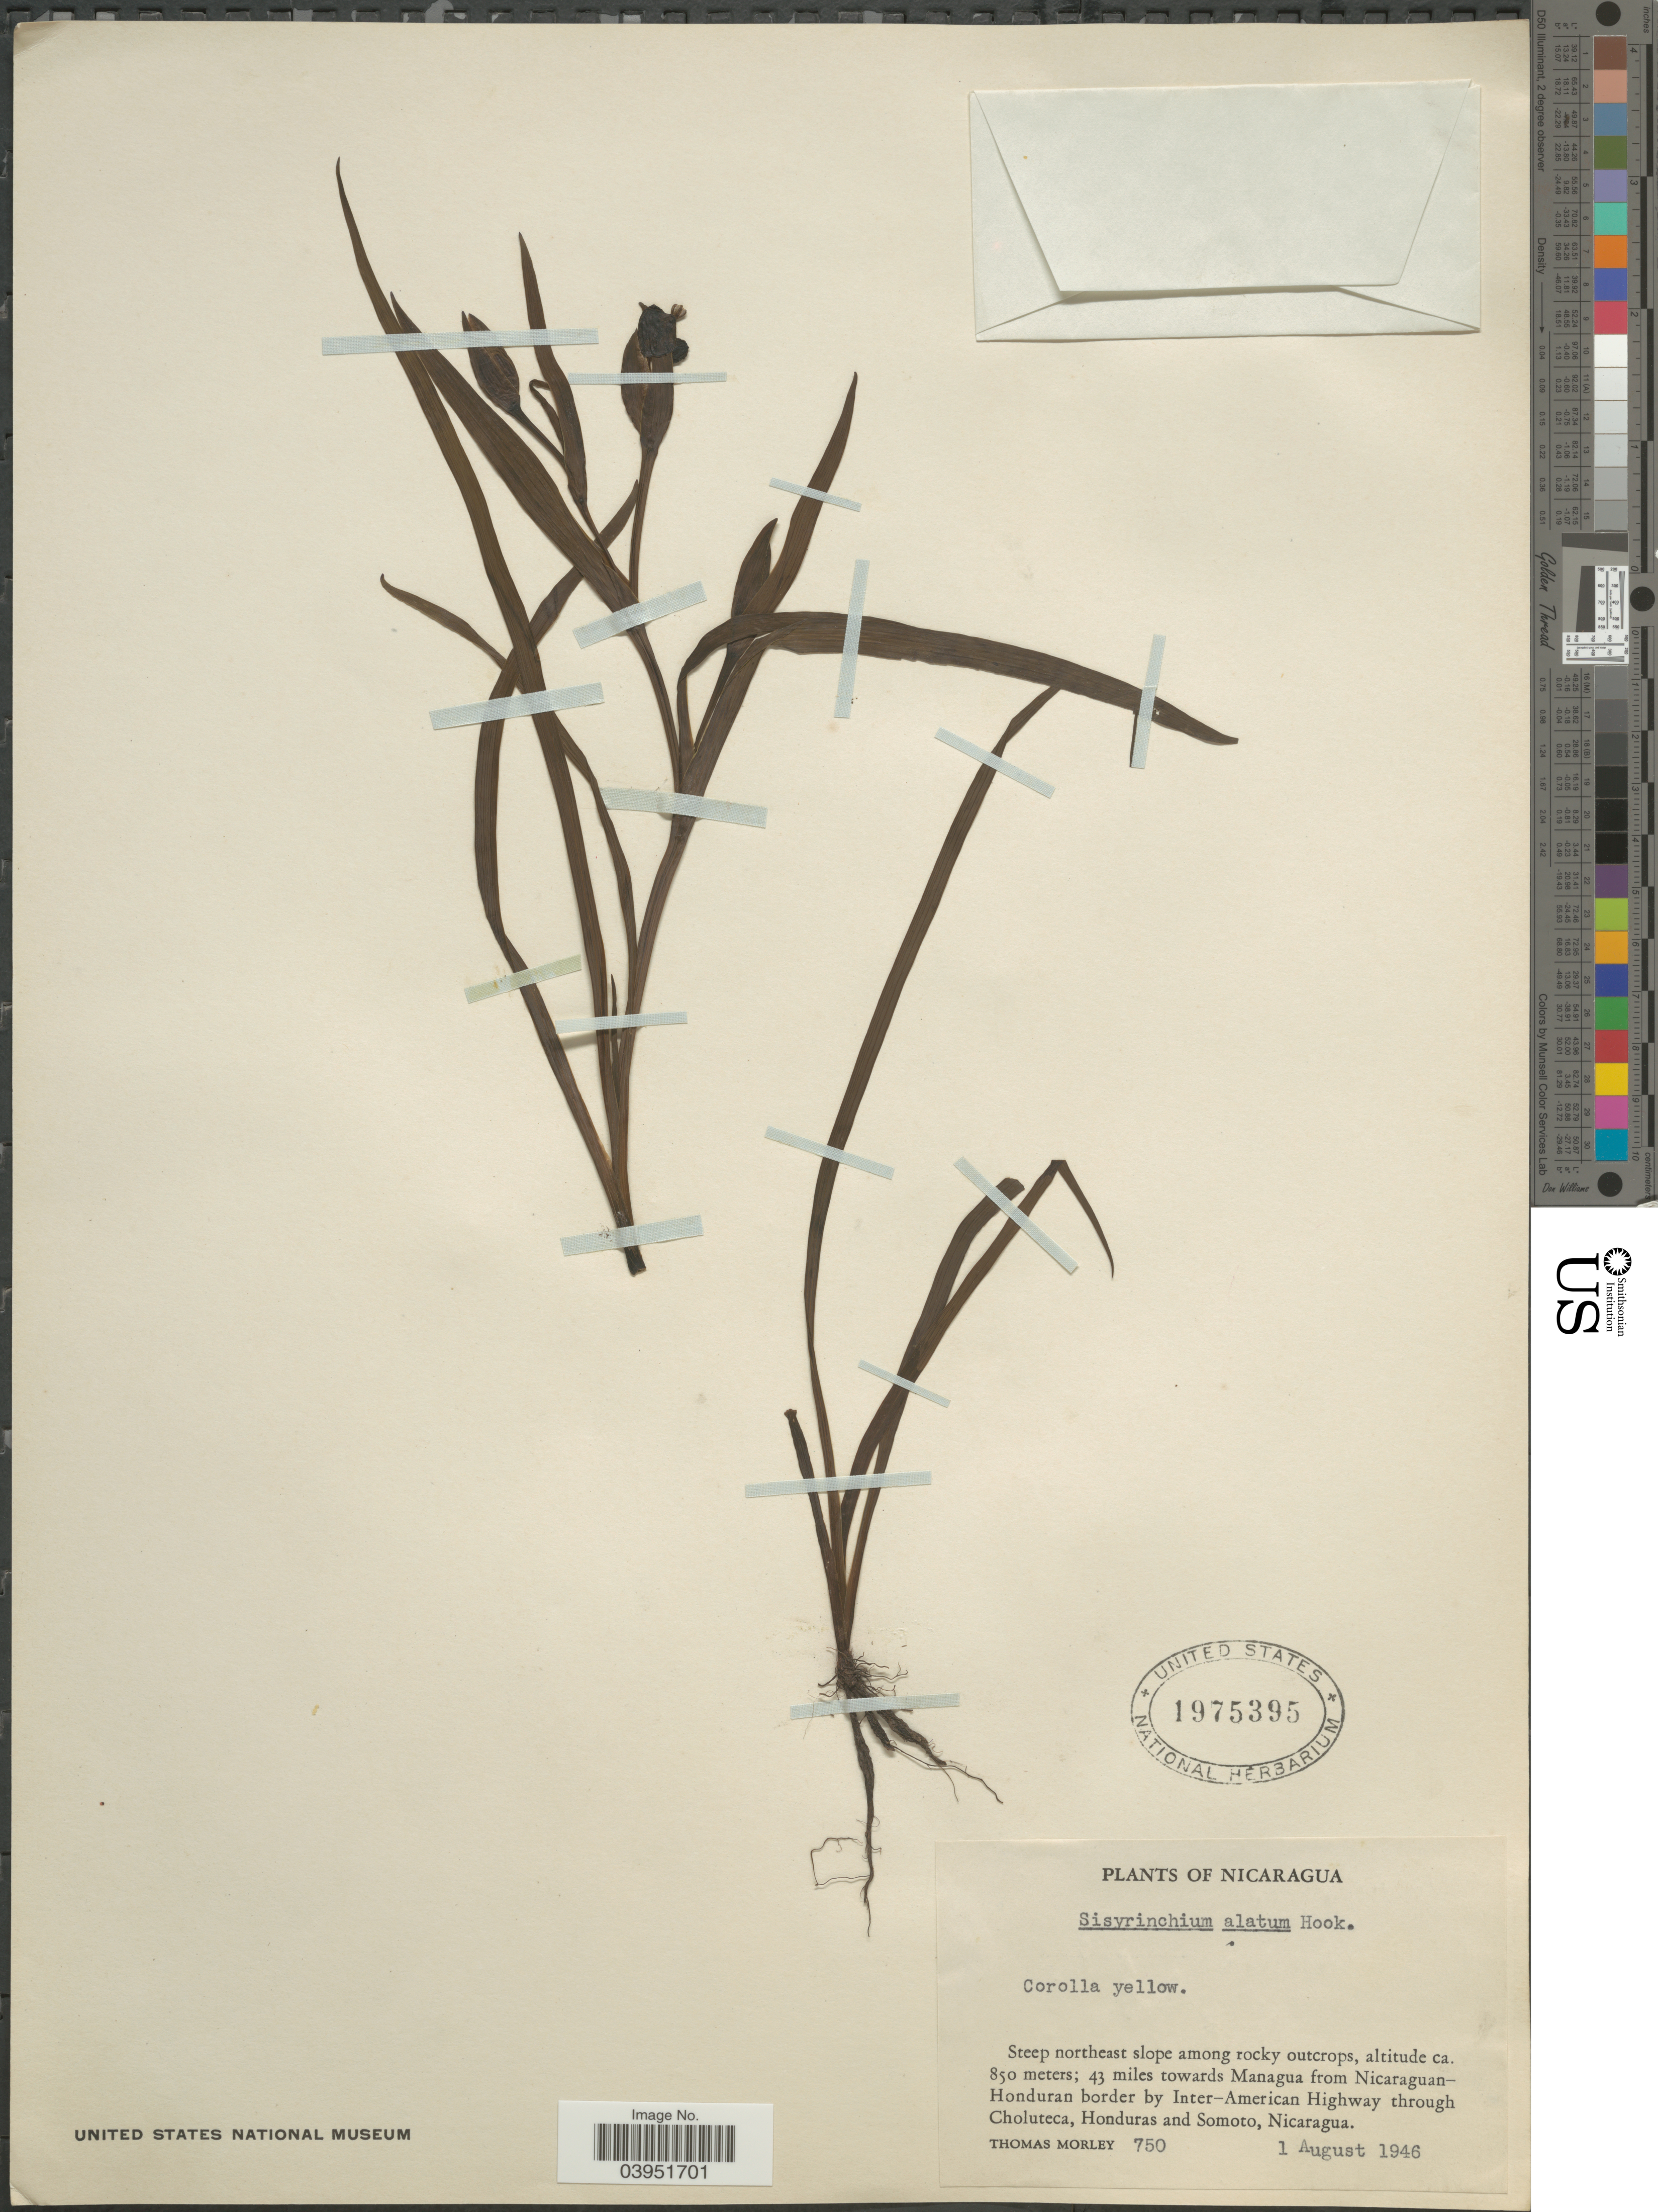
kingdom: Plantae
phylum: Tracheophyta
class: Liliopsida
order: Asparagales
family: Iridaceae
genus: Sisyrinchium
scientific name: Sisyrinchium alatum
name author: Hook.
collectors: T. Morley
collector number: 750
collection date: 1946-08-01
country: Nicaragua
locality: Steep northeast slope among rocky outcrops, 43 miles towards Managua from Nicaraguan-Honduran border by Inter-American Highway through Choluteca, Honduras and Somoto, Nicaragua.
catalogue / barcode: US 1975395